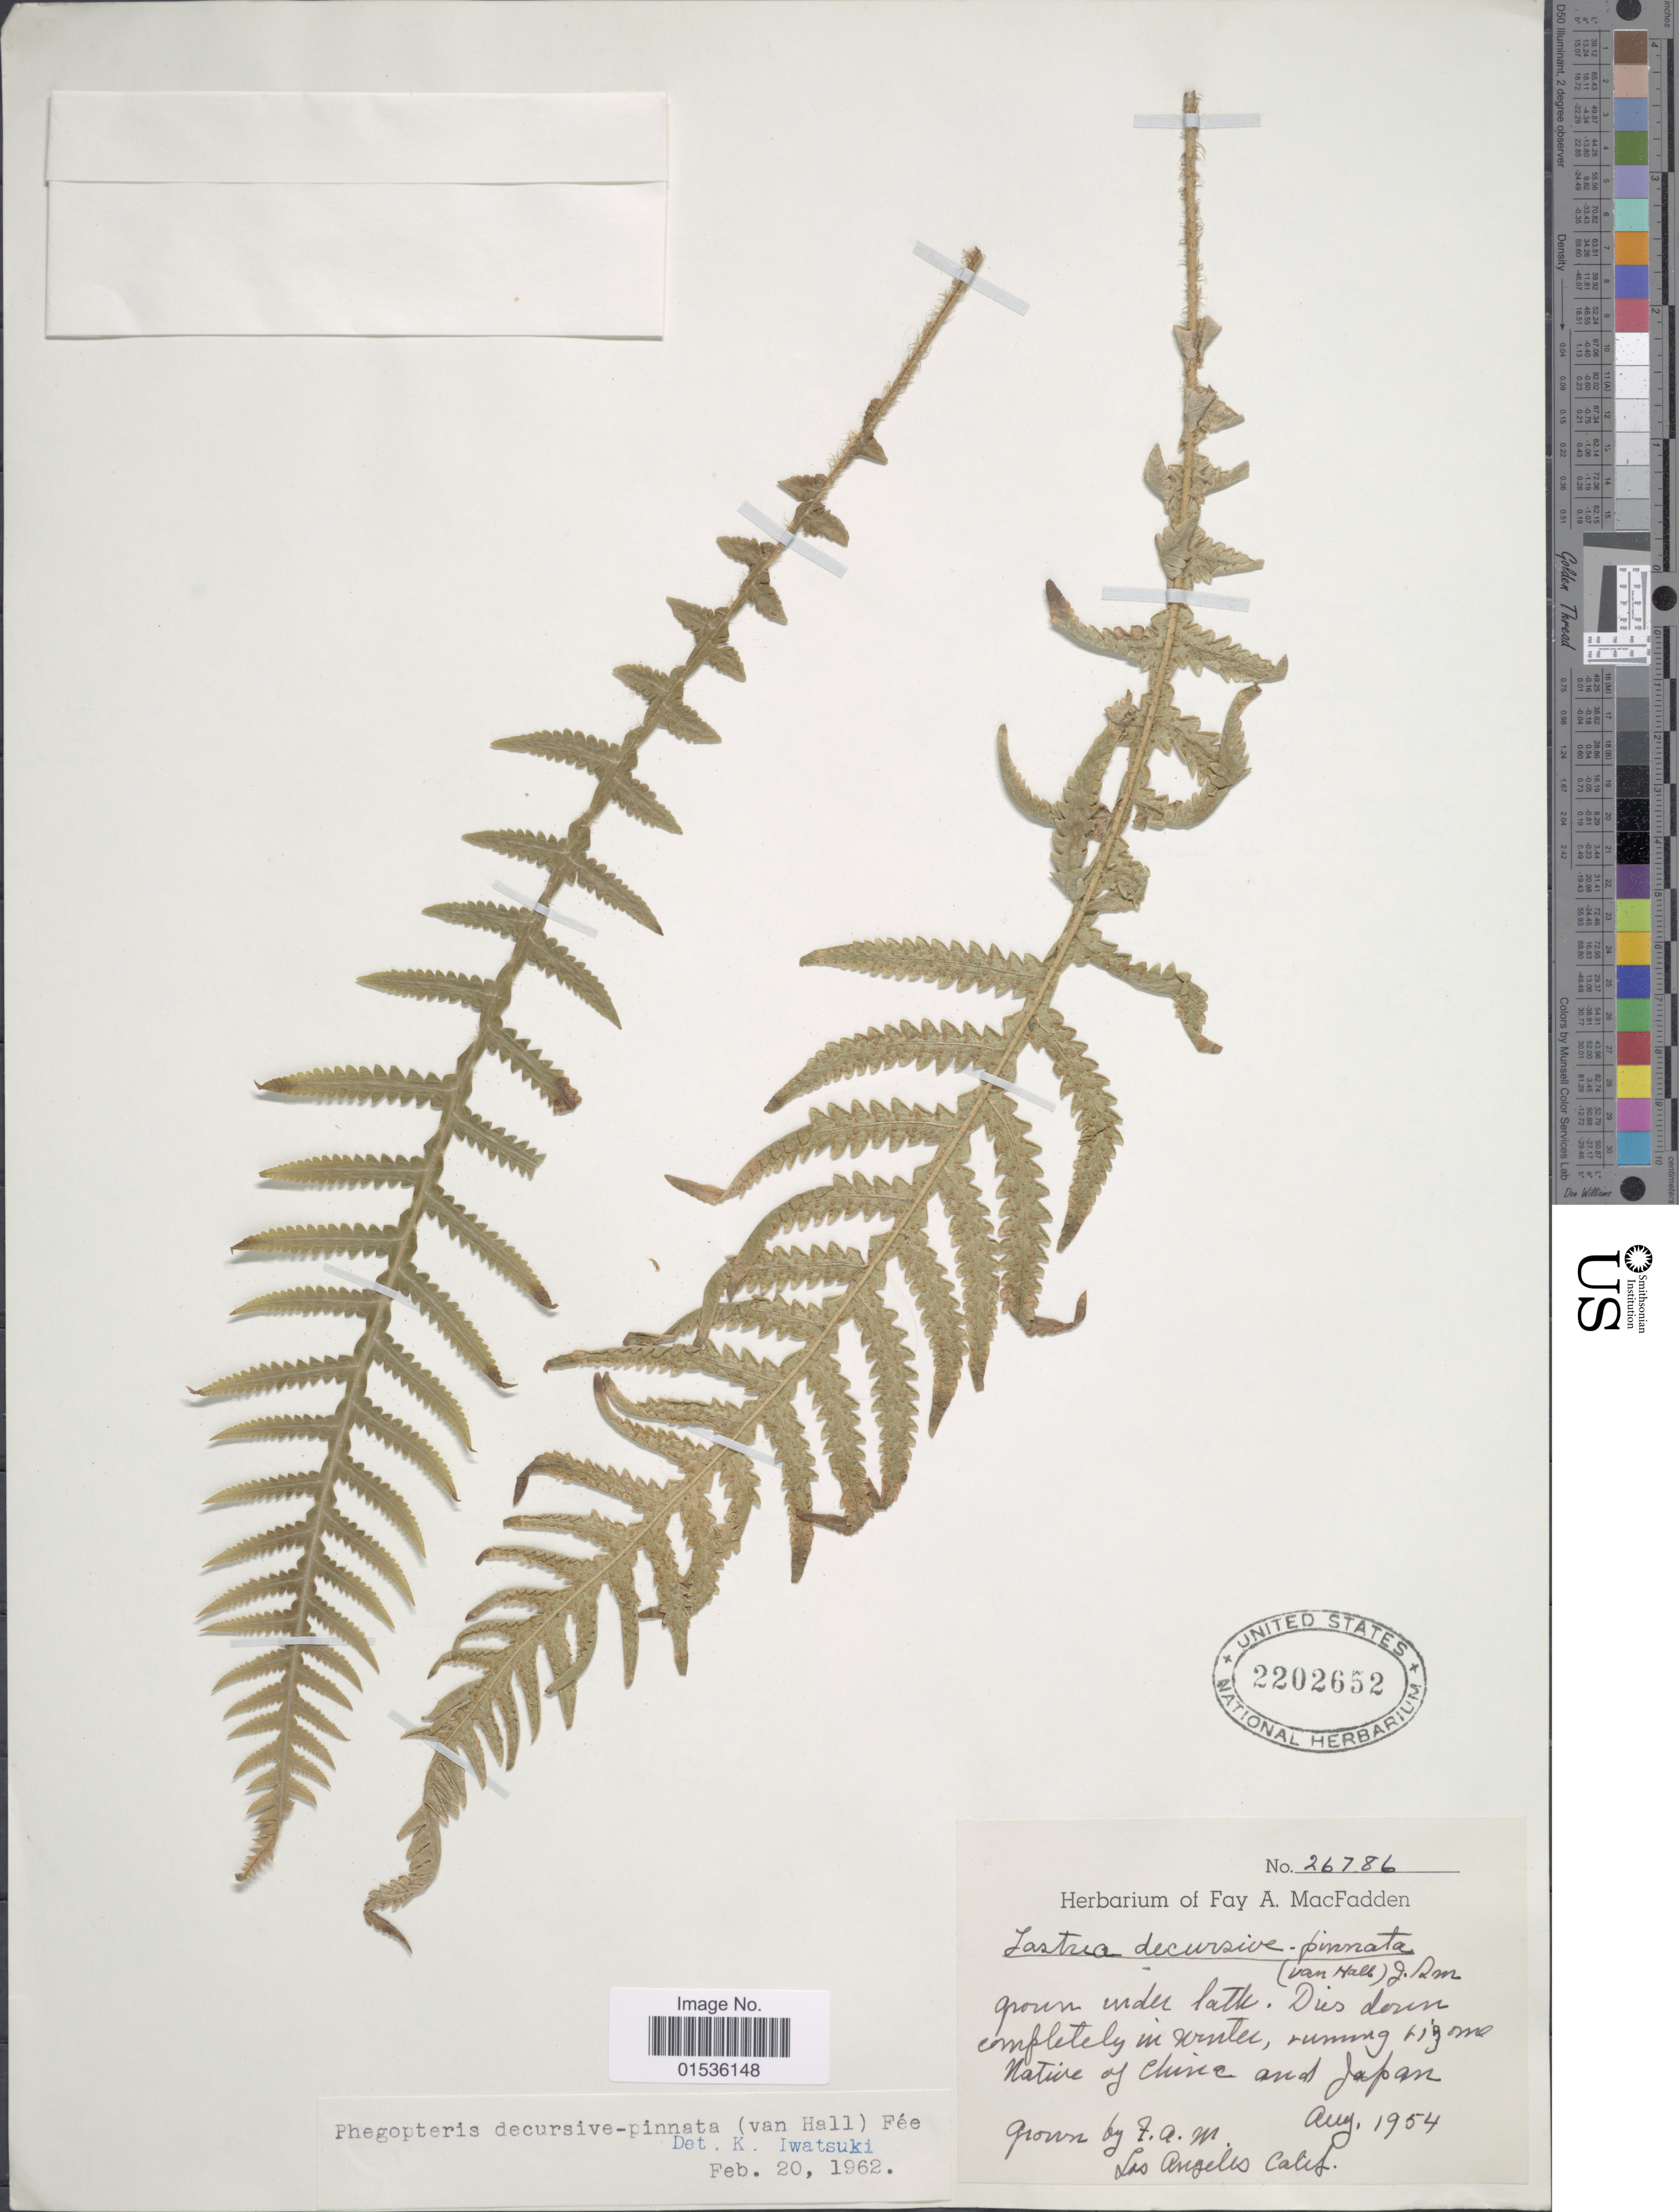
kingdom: Plantae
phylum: Tracheophyta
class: Polypodiopsida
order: Polypodiales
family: Thelypteridaceae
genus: Phegopteris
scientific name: Phegopteris decursivepinnata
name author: (H.C. Hall) Fée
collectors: F. MacFadden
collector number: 26786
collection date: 1954-08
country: United States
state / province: California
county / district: Los Angeles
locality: Los Angeles Calif [unsure placement]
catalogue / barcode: US 2202652